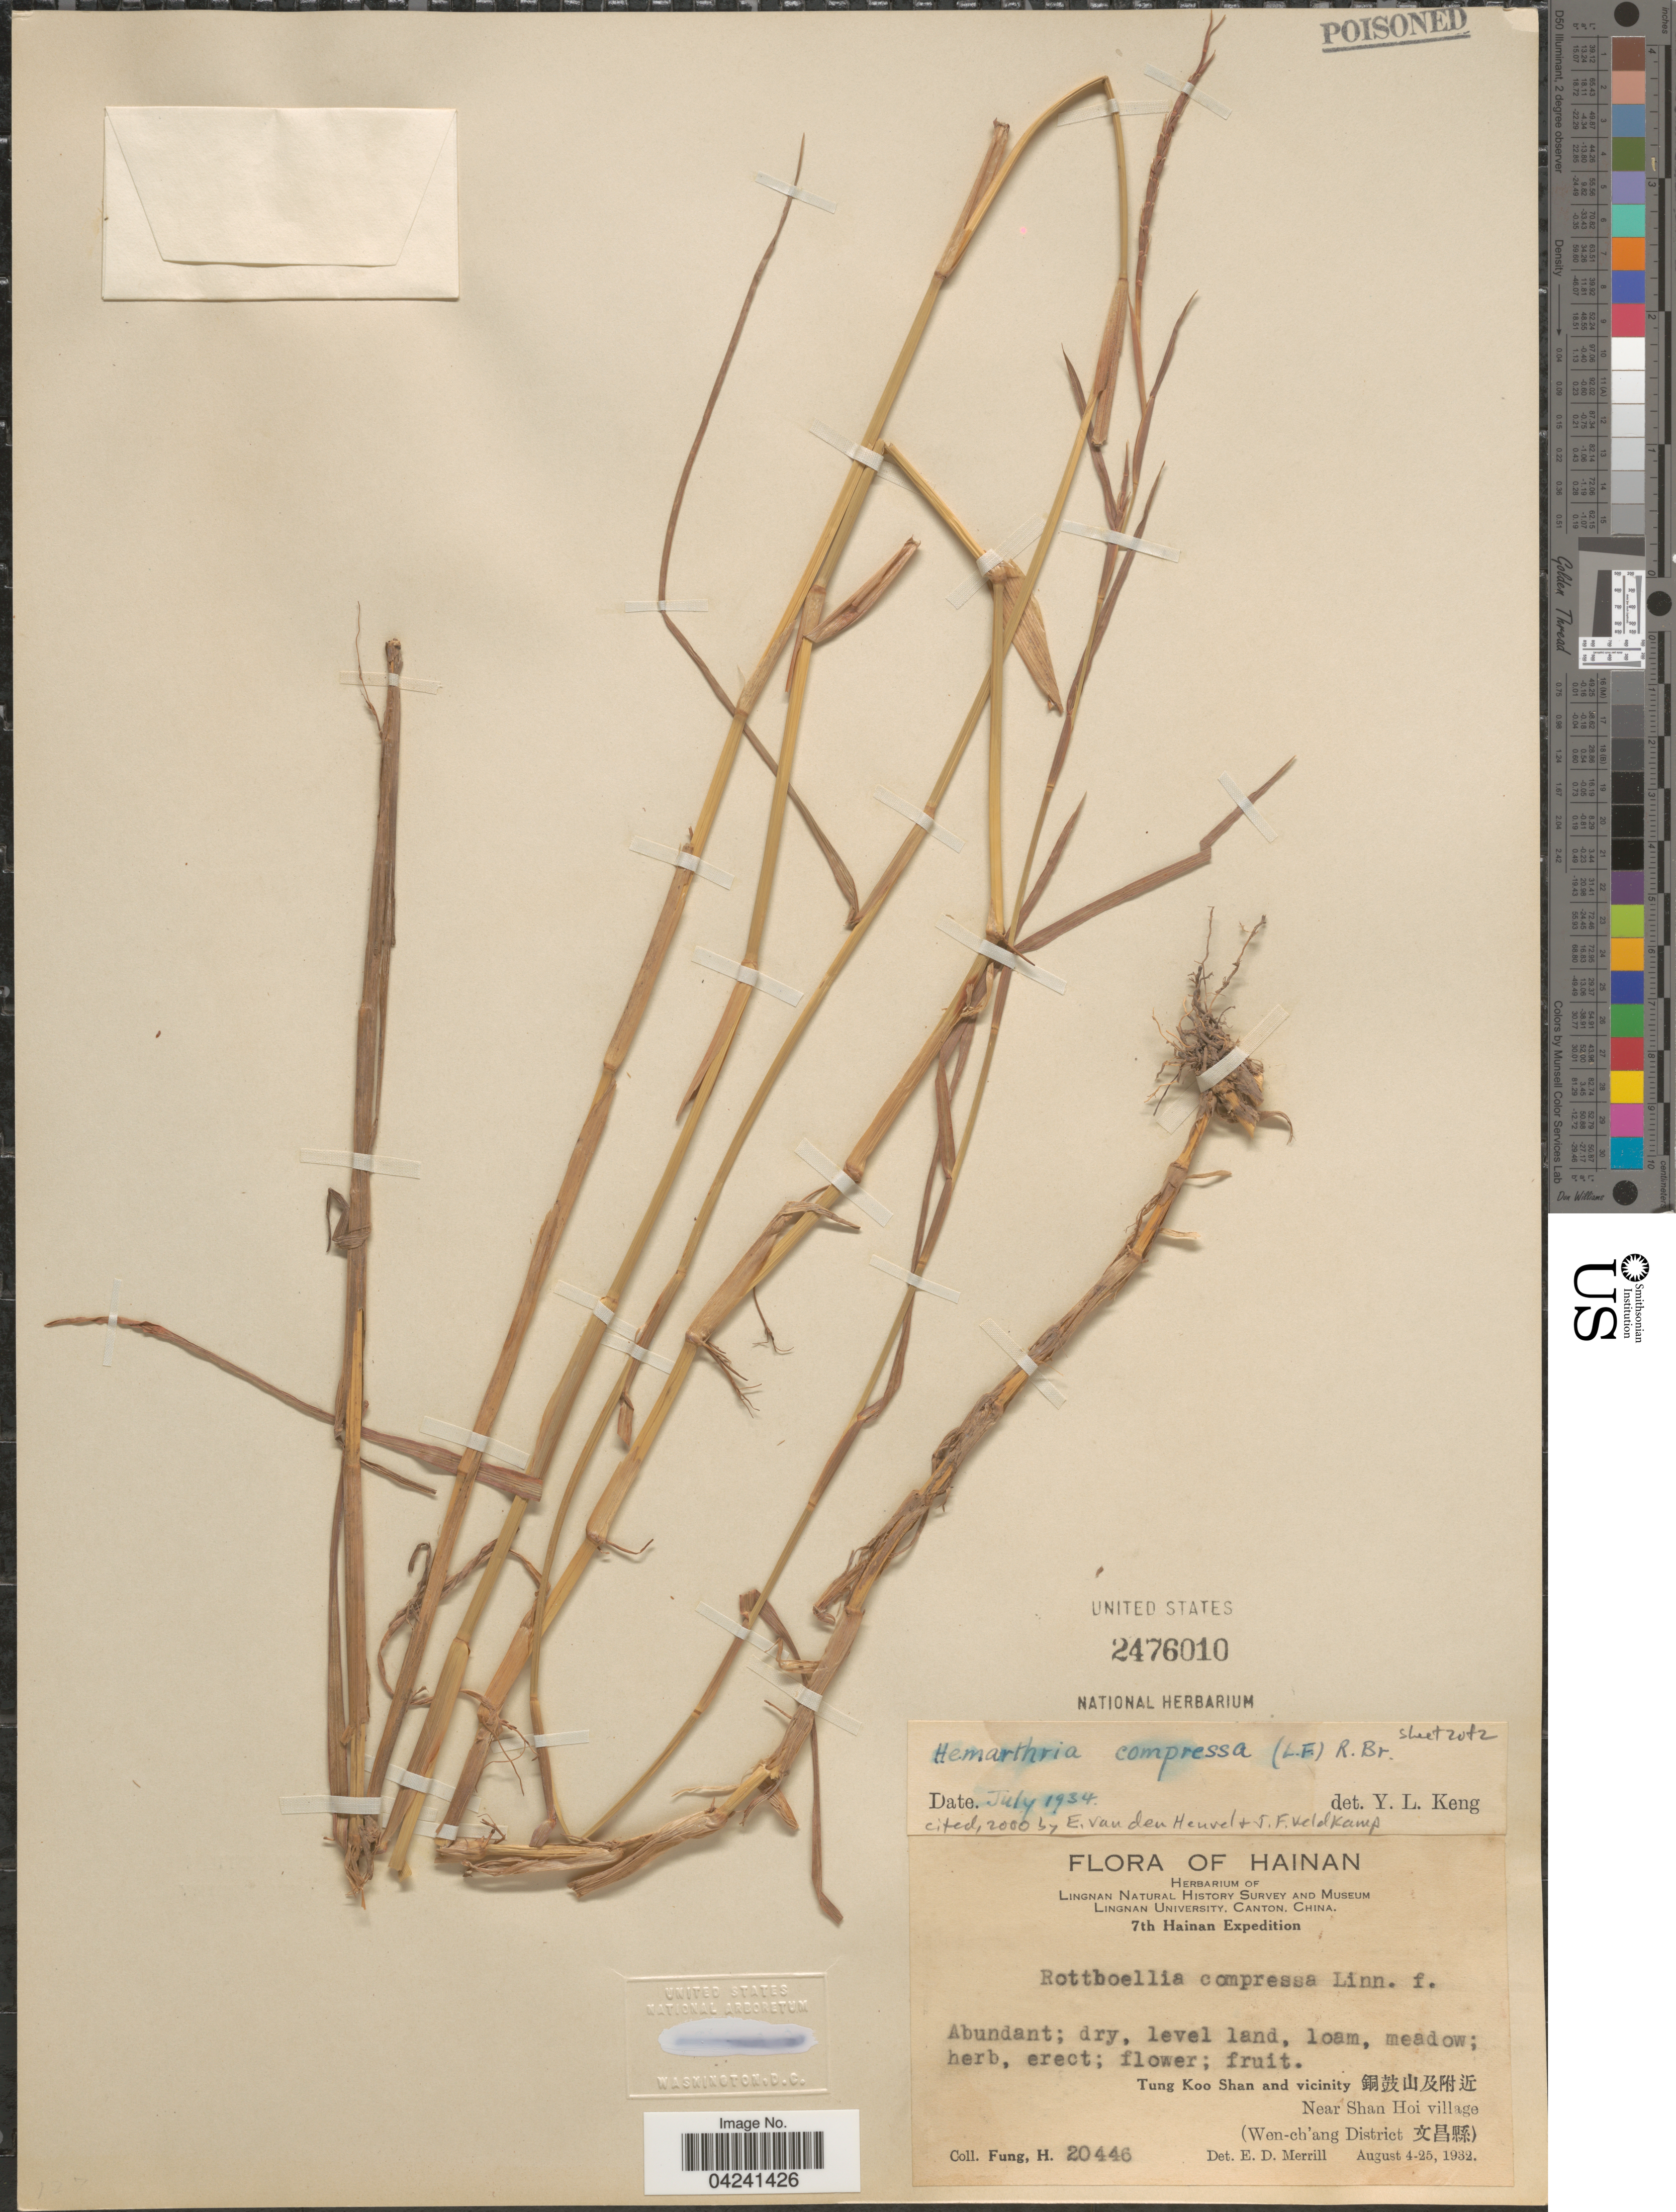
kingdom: Plantae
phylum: Tracheophyta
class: Liliopsida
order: Poales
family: Poaceae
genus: Hemarthria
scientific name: Hemarthria compressa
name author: (L.) R. Br.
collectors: H. Fung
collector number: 20446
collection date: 1932-08-04/1932-08-25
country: China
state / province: Hainan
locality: Lingnan Natural History Survey. 7th Hainan Expedition. Tung Koo Shan and vicinity X. Near Shan Hoi village. (Wen-ch'ang District X).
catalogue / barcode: US 2476010